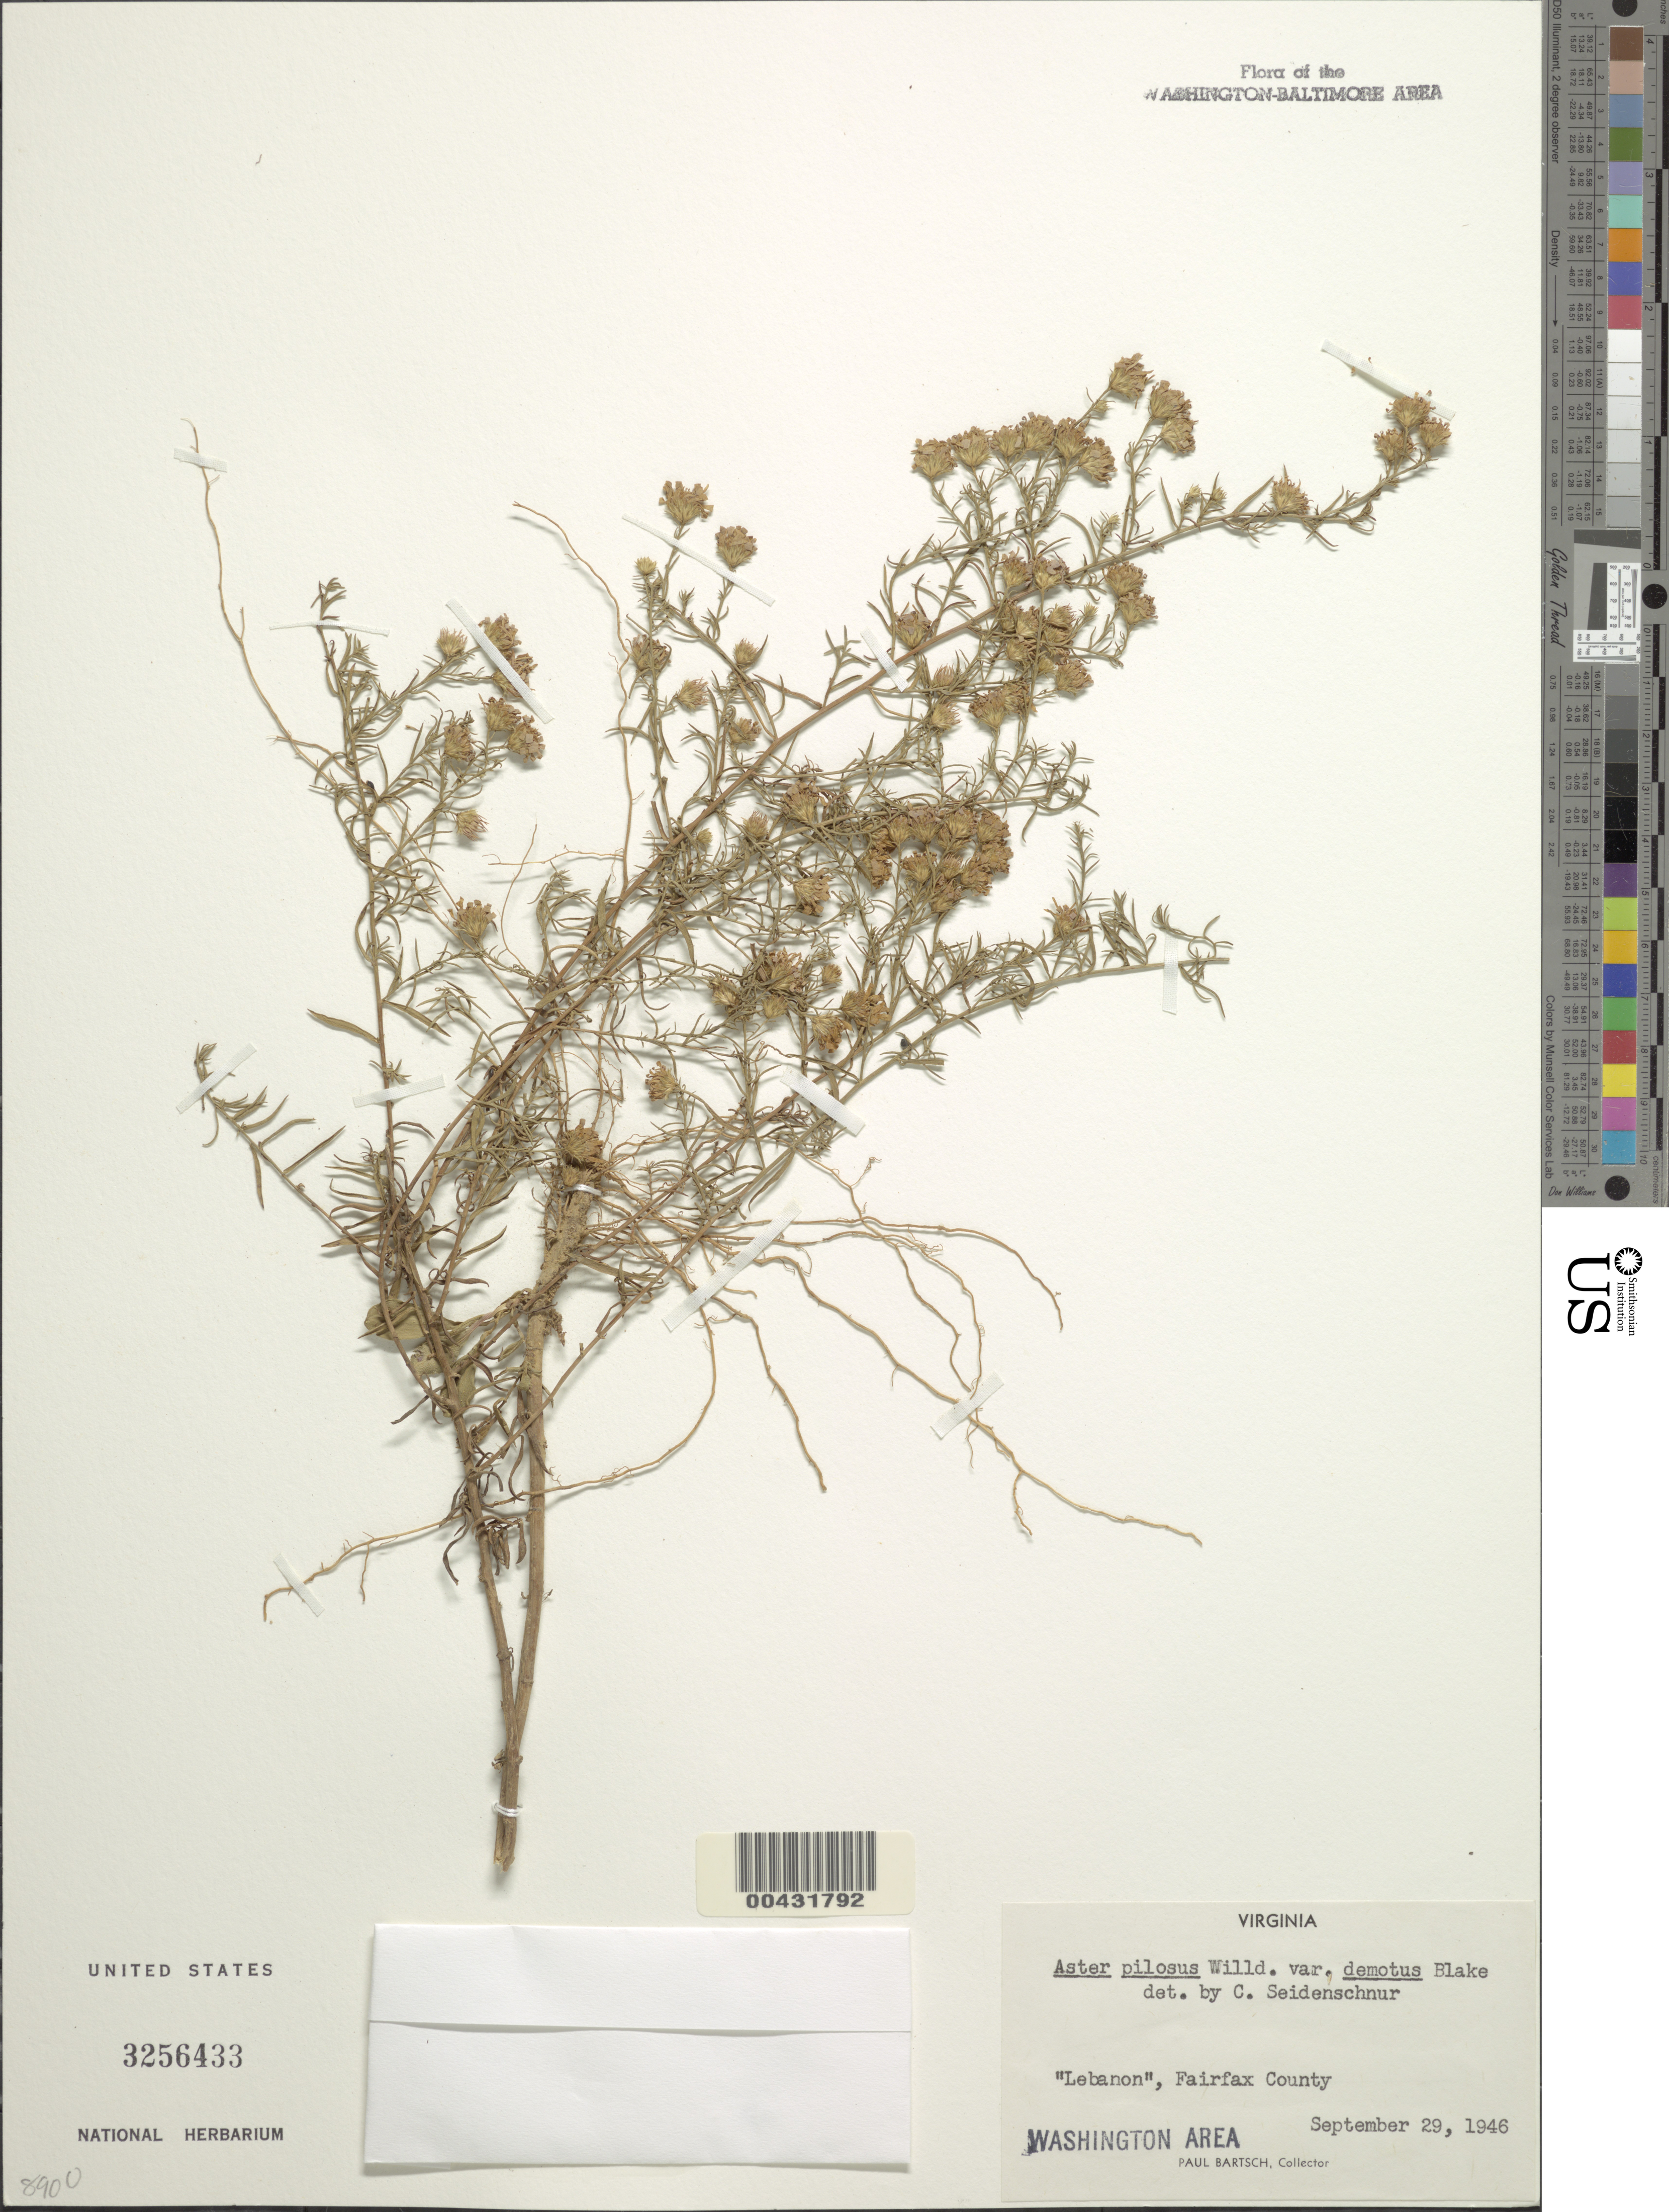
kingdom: Plantae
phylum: Tracheophyta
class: Magnoliopsida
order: Asterales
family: Asteraceae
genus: Symphyotrichum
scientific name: Symphyotrichum pilosum var. pringlei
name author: (A. Gray) G.L. Nesom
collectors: P. Bartsch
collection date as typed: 29 Sep 1946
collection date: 1946-09-29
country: United States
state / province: Virginia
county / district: Fairfax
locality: Lebanon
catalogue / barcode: US 3256433